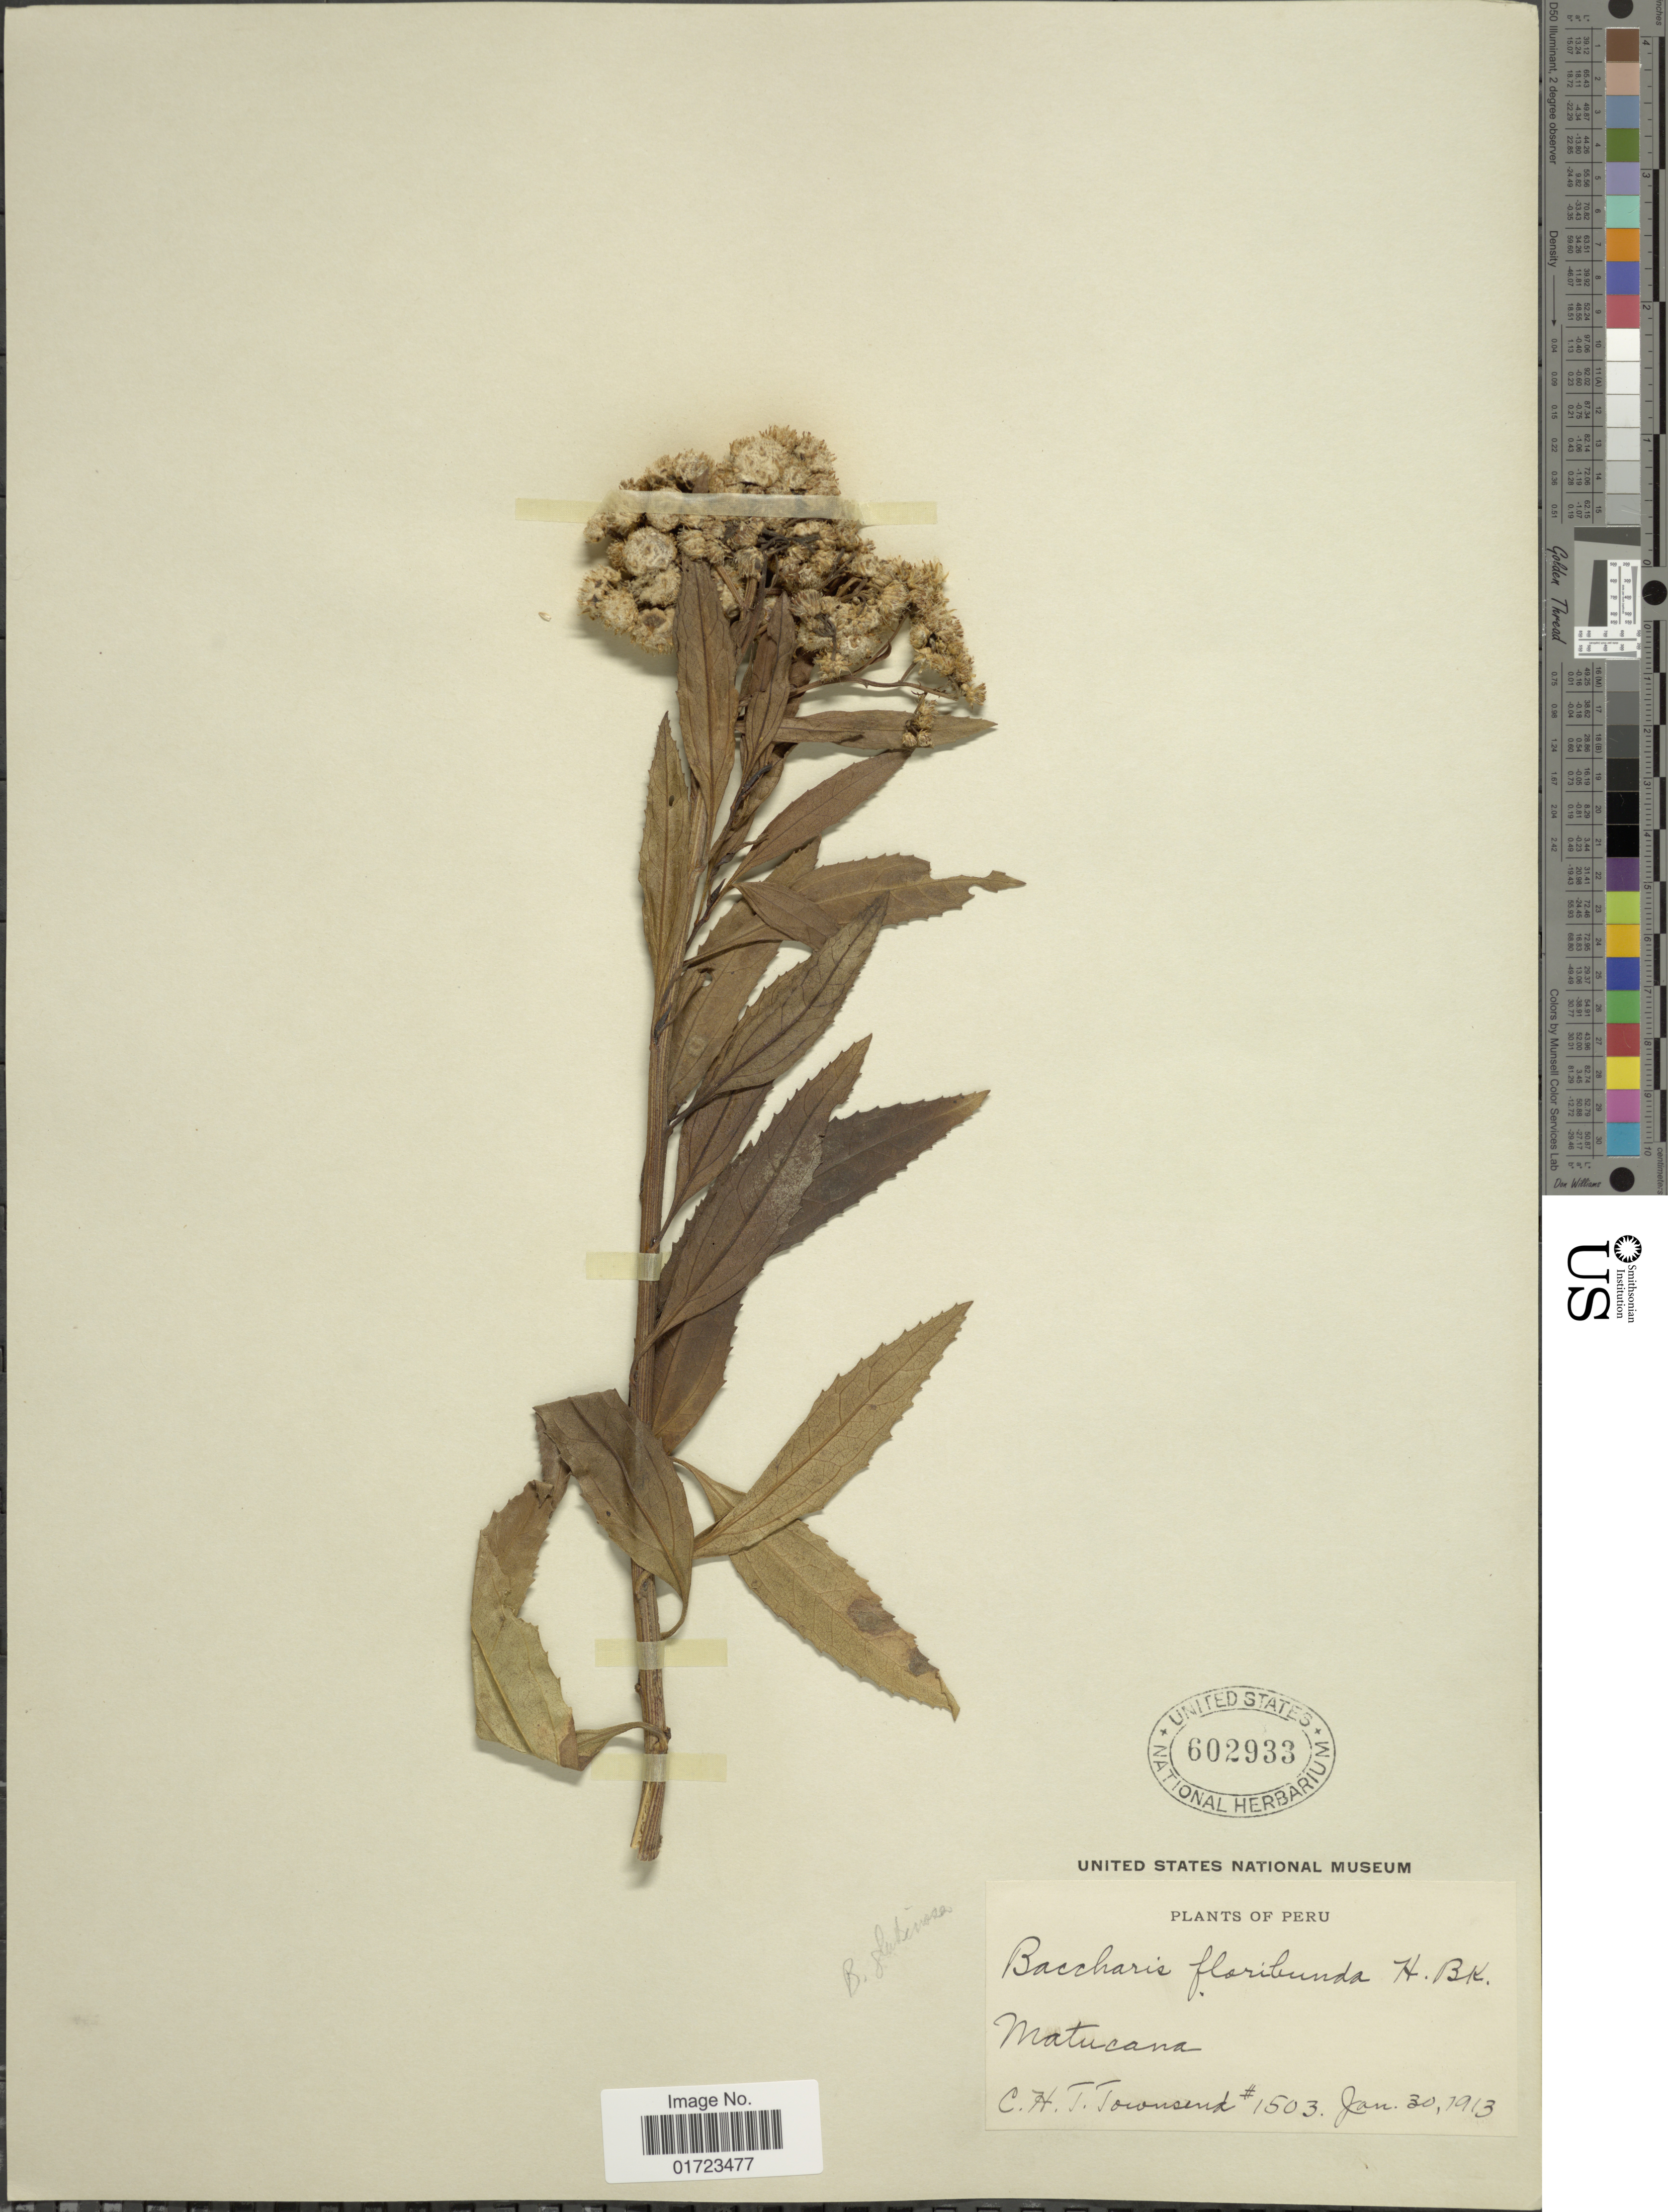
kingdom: Plantae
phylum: Tracheophyta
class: Magnoliopsida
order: Asterales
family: Asteraceae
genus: Baccharis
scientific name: Baccharis scandens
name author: (Ruiz & Pav.) Pers.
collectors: C. H. T. Townsend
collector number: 1503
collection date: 1913-01-30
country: Peru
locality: Matucana.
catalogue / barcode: US 602933